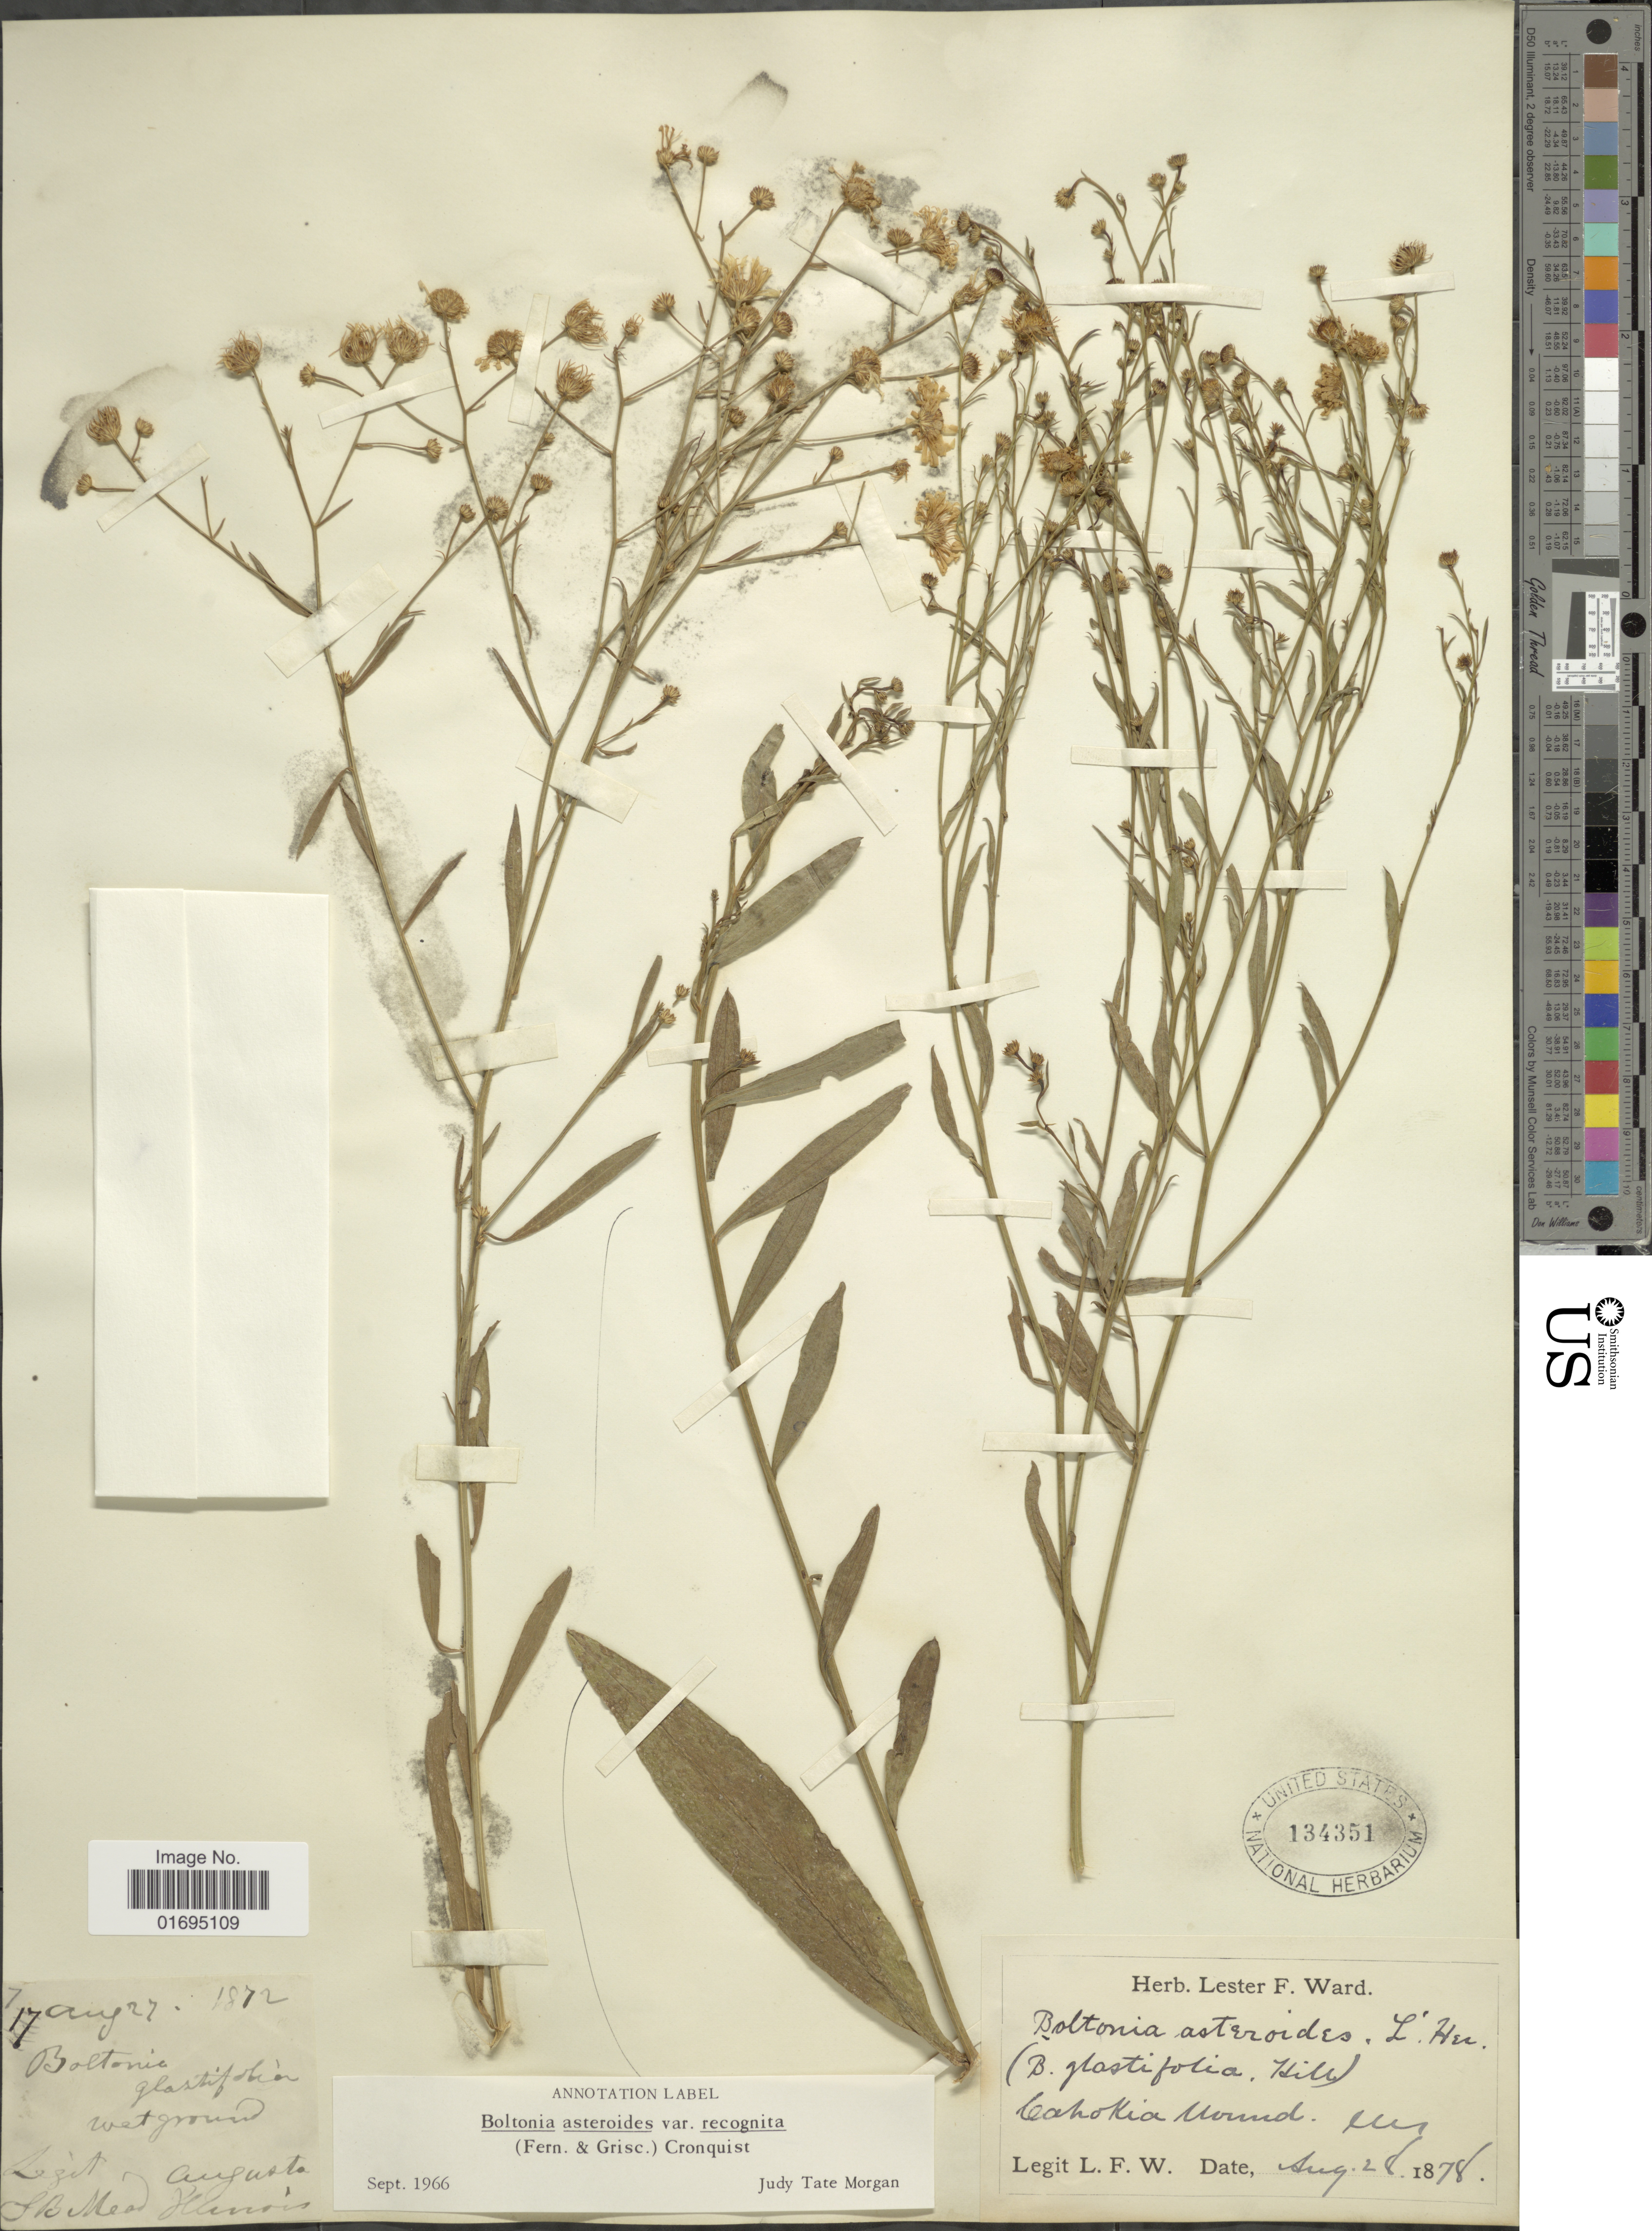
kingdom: Plantae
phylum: Tracheophyta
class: Magnoliopsida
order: Asterales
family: Asteraceae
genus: Boltonia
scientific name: Boltonia asteroides var. recognita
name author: (Fernald & Griscom) Cronq.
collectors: L. F. Ward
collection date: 1878-08-28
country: United States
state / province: Missouri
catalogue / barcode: US 134351